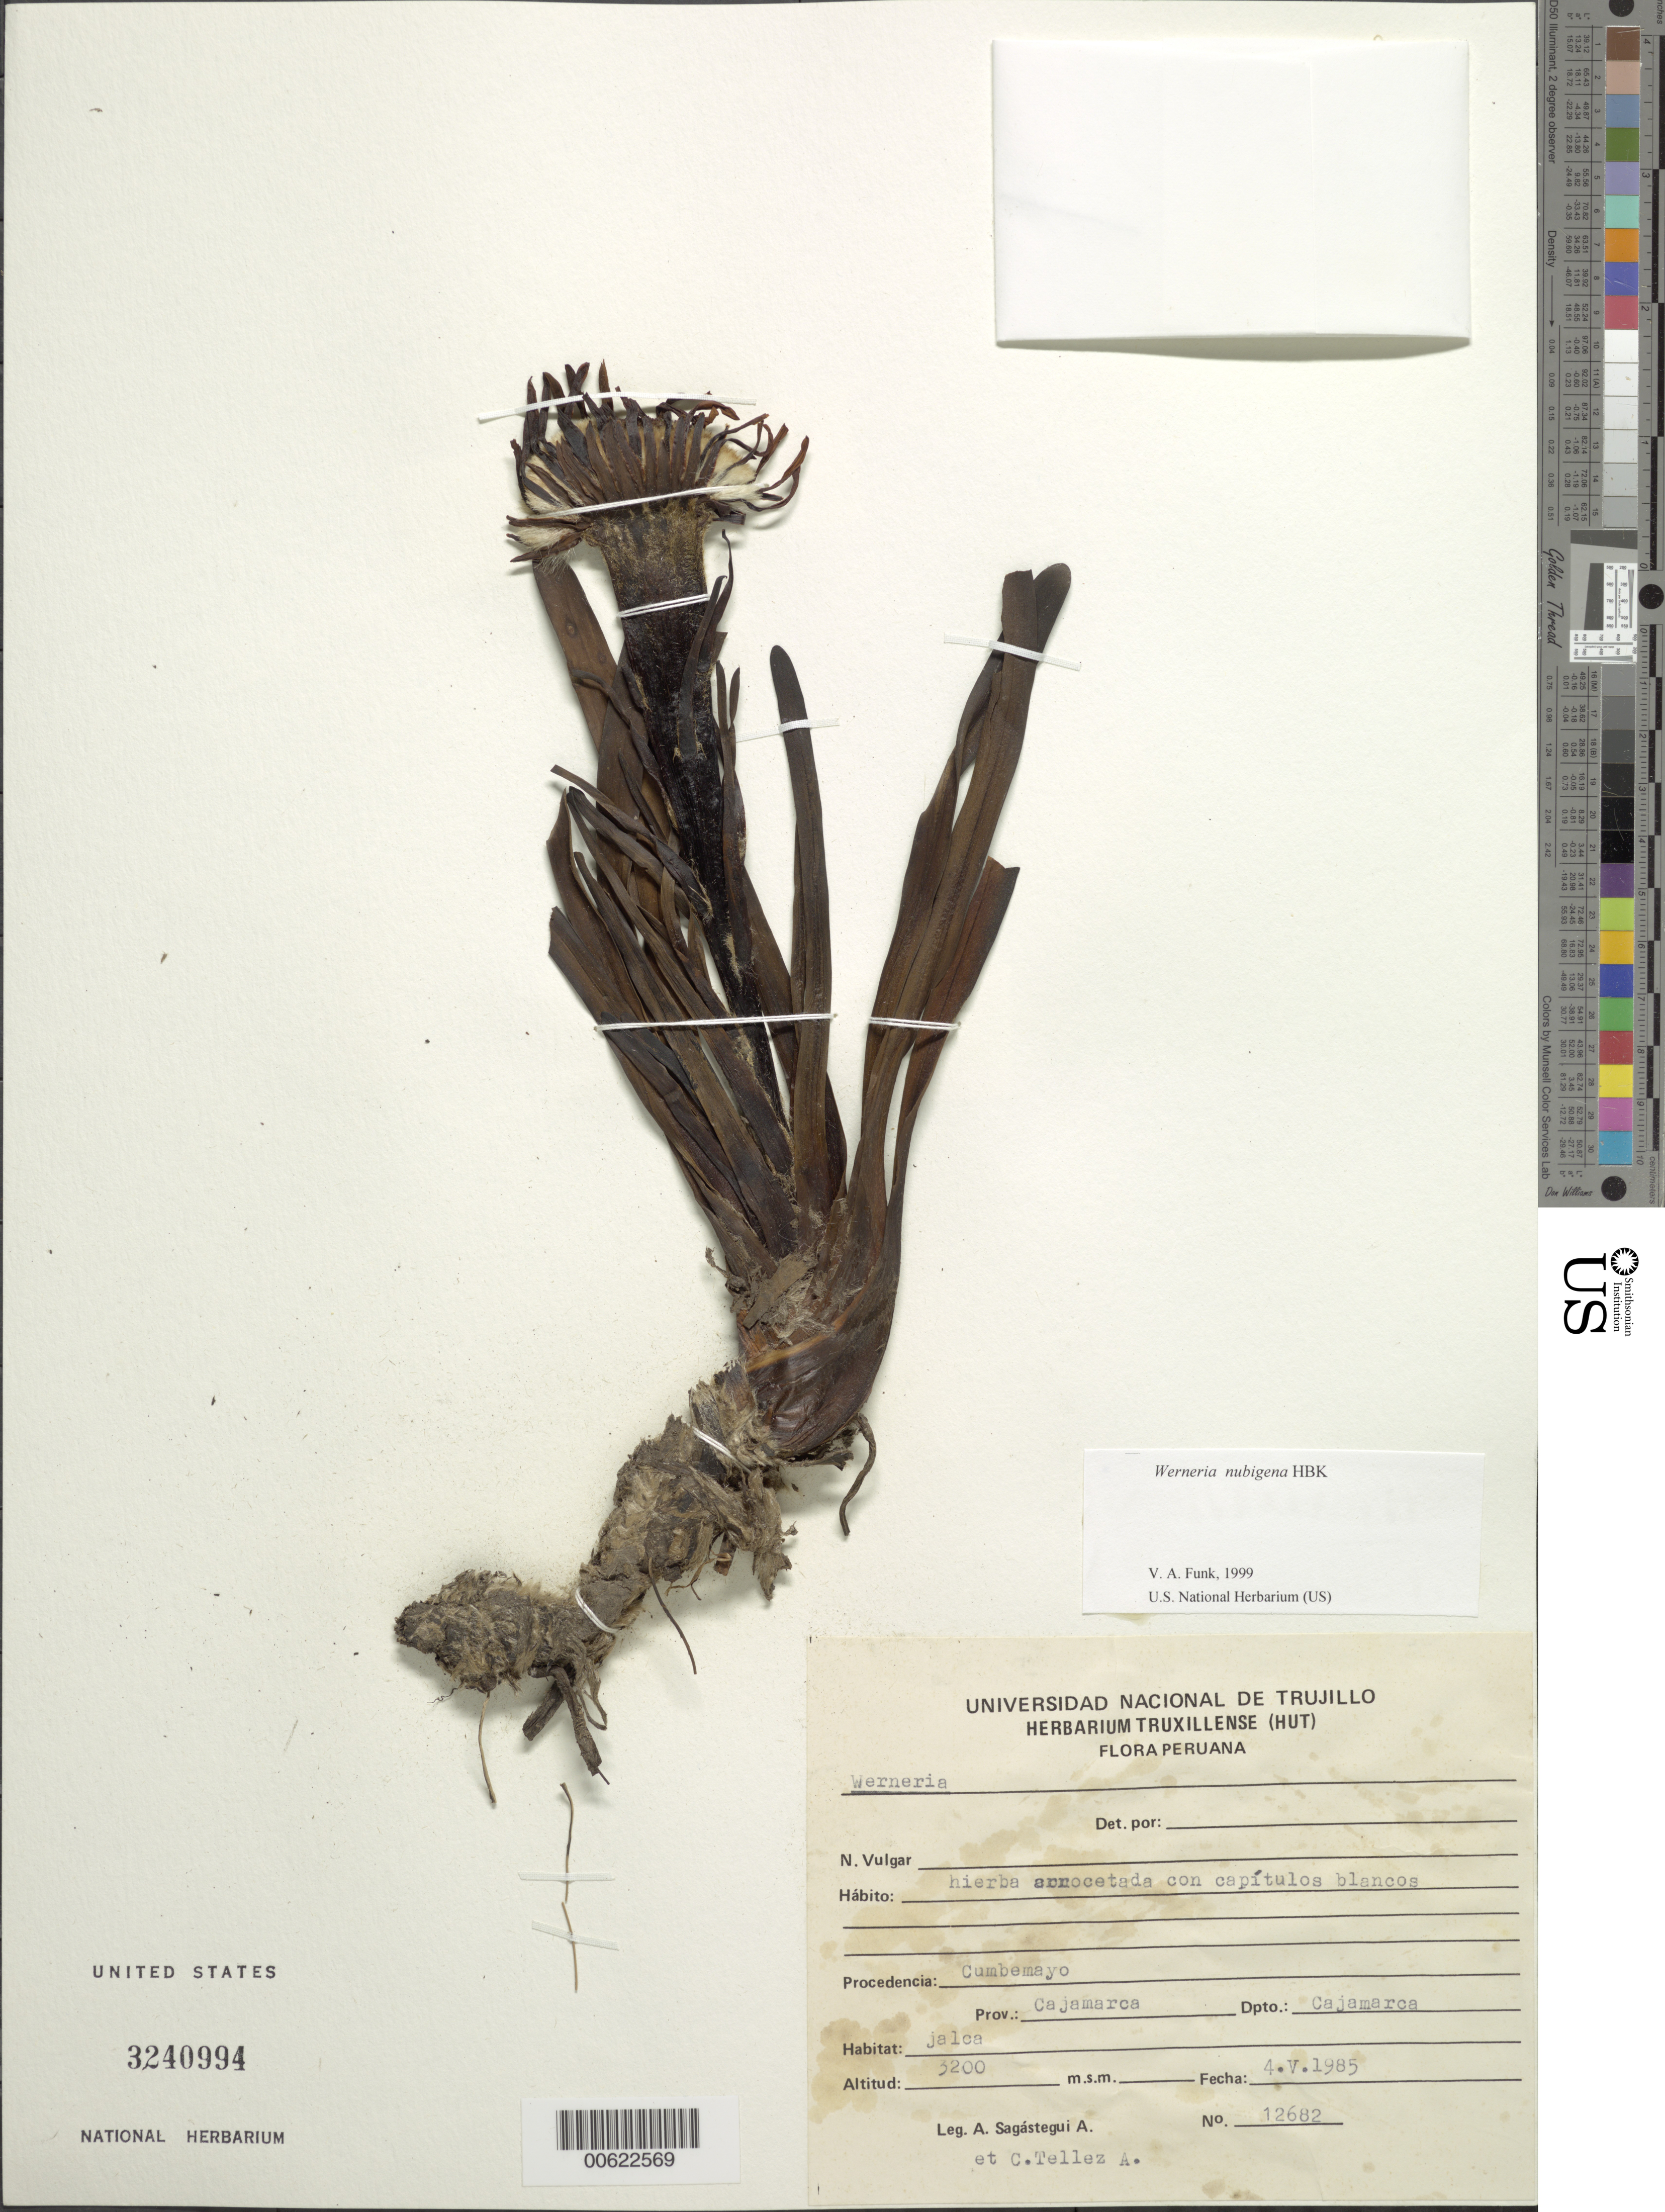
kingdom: Plantae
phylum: Tracheophyta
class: Magnoliopsida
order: Asterales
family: Asteraceae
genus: Werneria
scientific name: Werneria nubigena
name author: Kunth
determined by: Funk, Vicki A., (BOT), Smithsonian Institution - National Museum of Natural History (UNITED STATES)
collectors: A. Sagástegui A. & C. Tellez-A.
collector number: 12682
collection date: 1985-05-04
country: Peru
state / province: Cajamarca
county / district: Cajamarca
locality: Cunbemayo [Cumba? =05 55S, 78 40W]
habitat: Jalca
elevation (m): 3200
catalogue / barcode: US 3240994